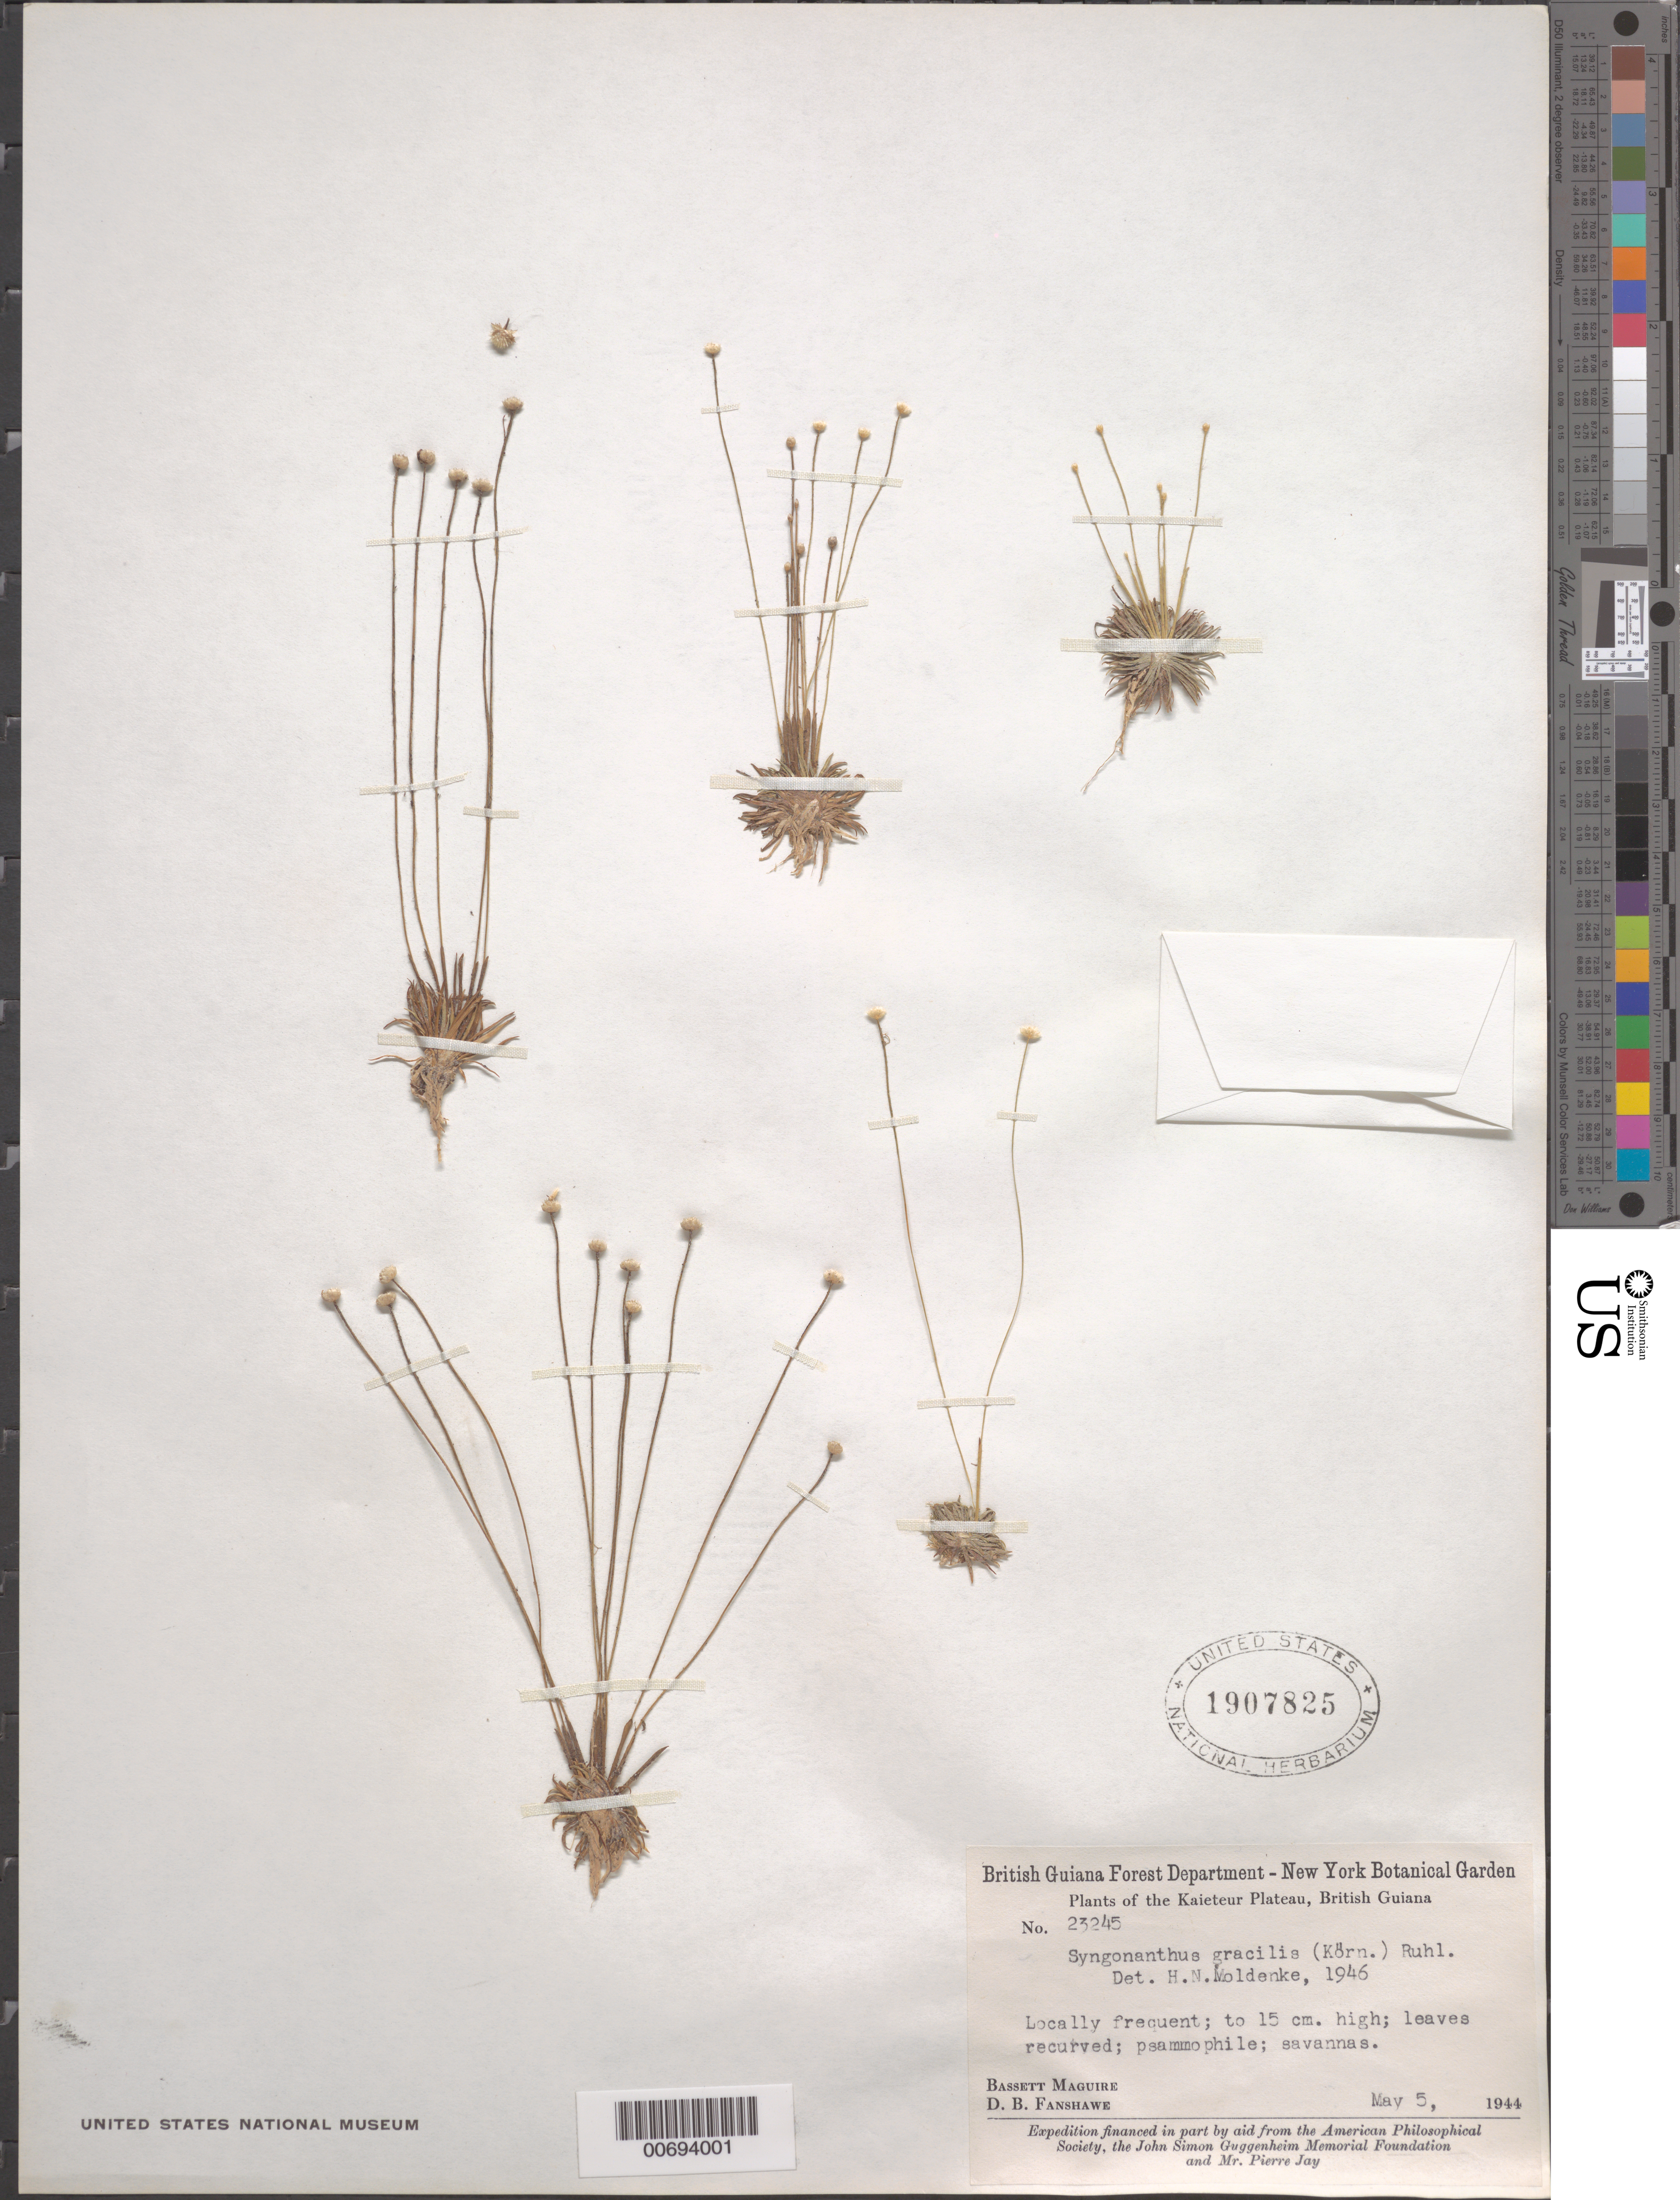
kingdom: Plantae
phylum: Tracheophyta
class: Liliopsida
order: Poales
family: Eriocaulaceae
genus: Syngonanthus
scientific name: Syngonanthus gracilis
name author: (Bong.) Ruhland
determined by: Moldenke, H. N.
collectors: B. Maguire & D. B. Fanshawe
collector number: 23245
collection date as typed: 5-May-44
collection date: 1944-05-05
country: Guyana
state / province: Potaro-Siparuni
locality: Kaieteur Plateau, Potaro River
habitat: Savannas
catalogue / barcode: US 1907825